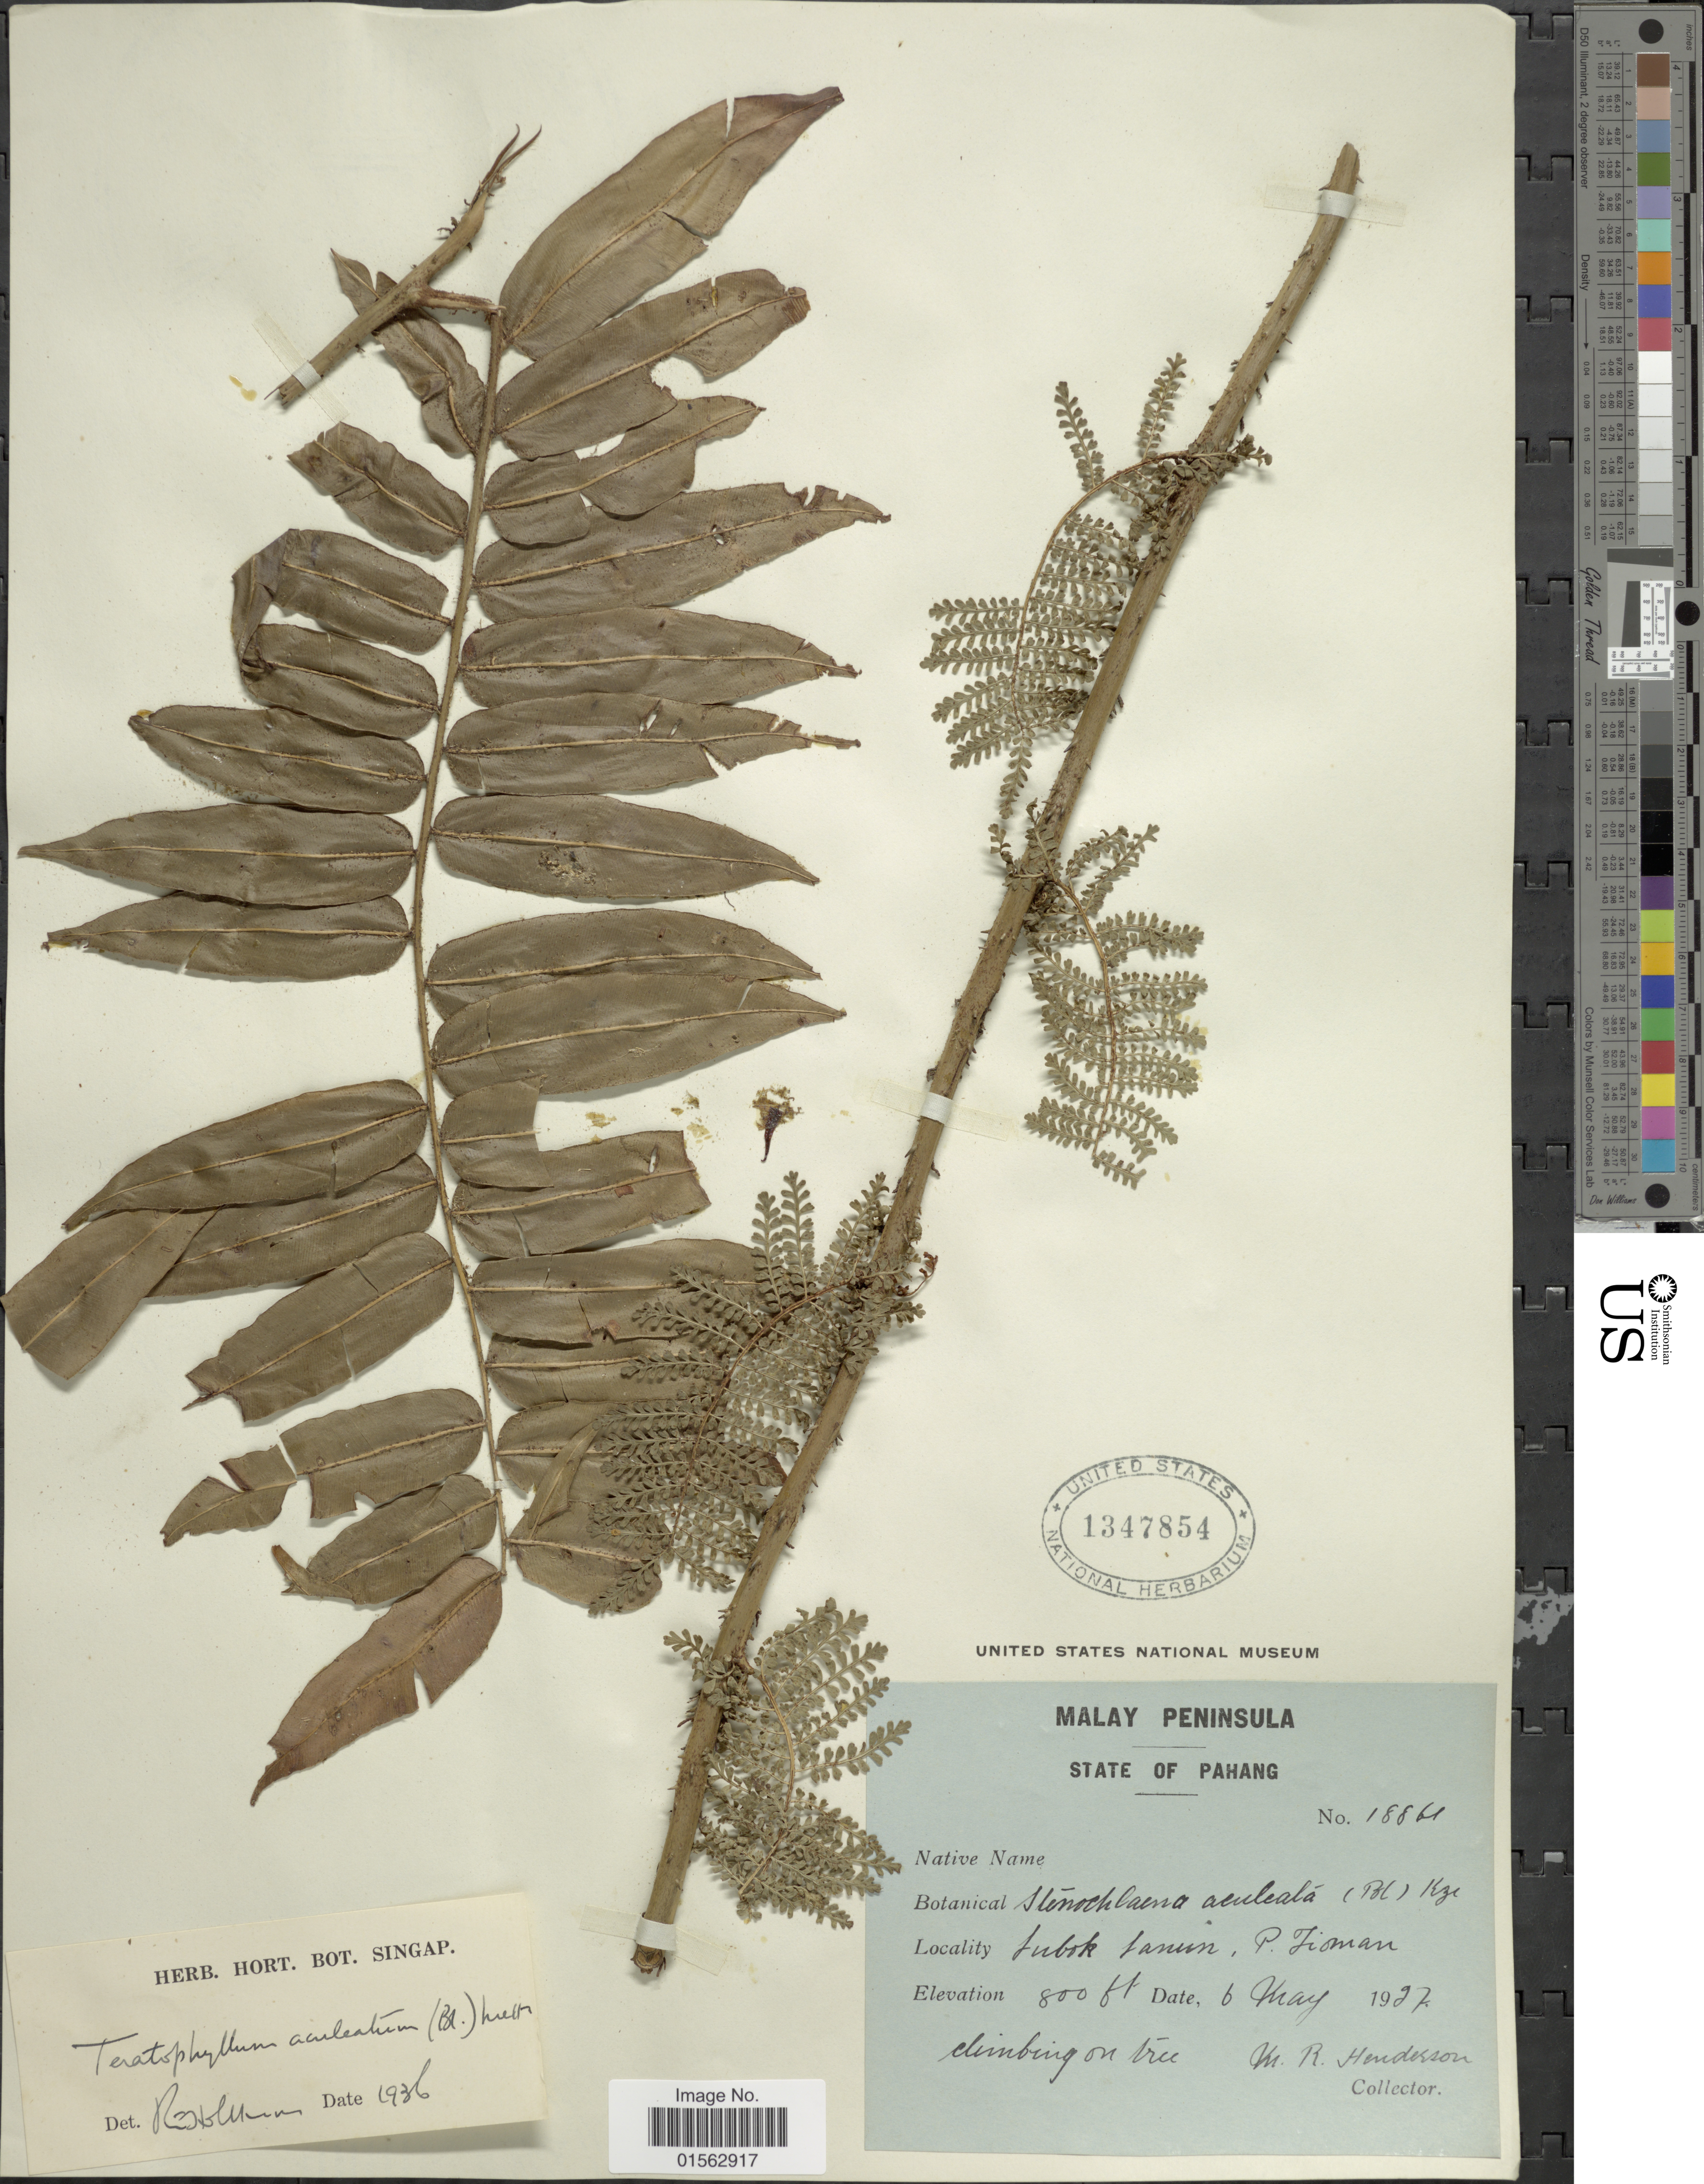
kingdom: Plantae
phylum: Tracheophyta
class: Polypodiopsida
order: Polypodiales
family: Dryopteridaceae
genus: Teratophyllum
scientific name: Teratophyllum aculeatum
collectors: M. Henderson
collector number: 18861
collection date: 1927-05-06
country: Malaysia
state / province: Pahang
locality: Malay Peninsula, Lubok Lamun, P. Tioman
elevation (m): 244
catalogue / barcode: US 1347854